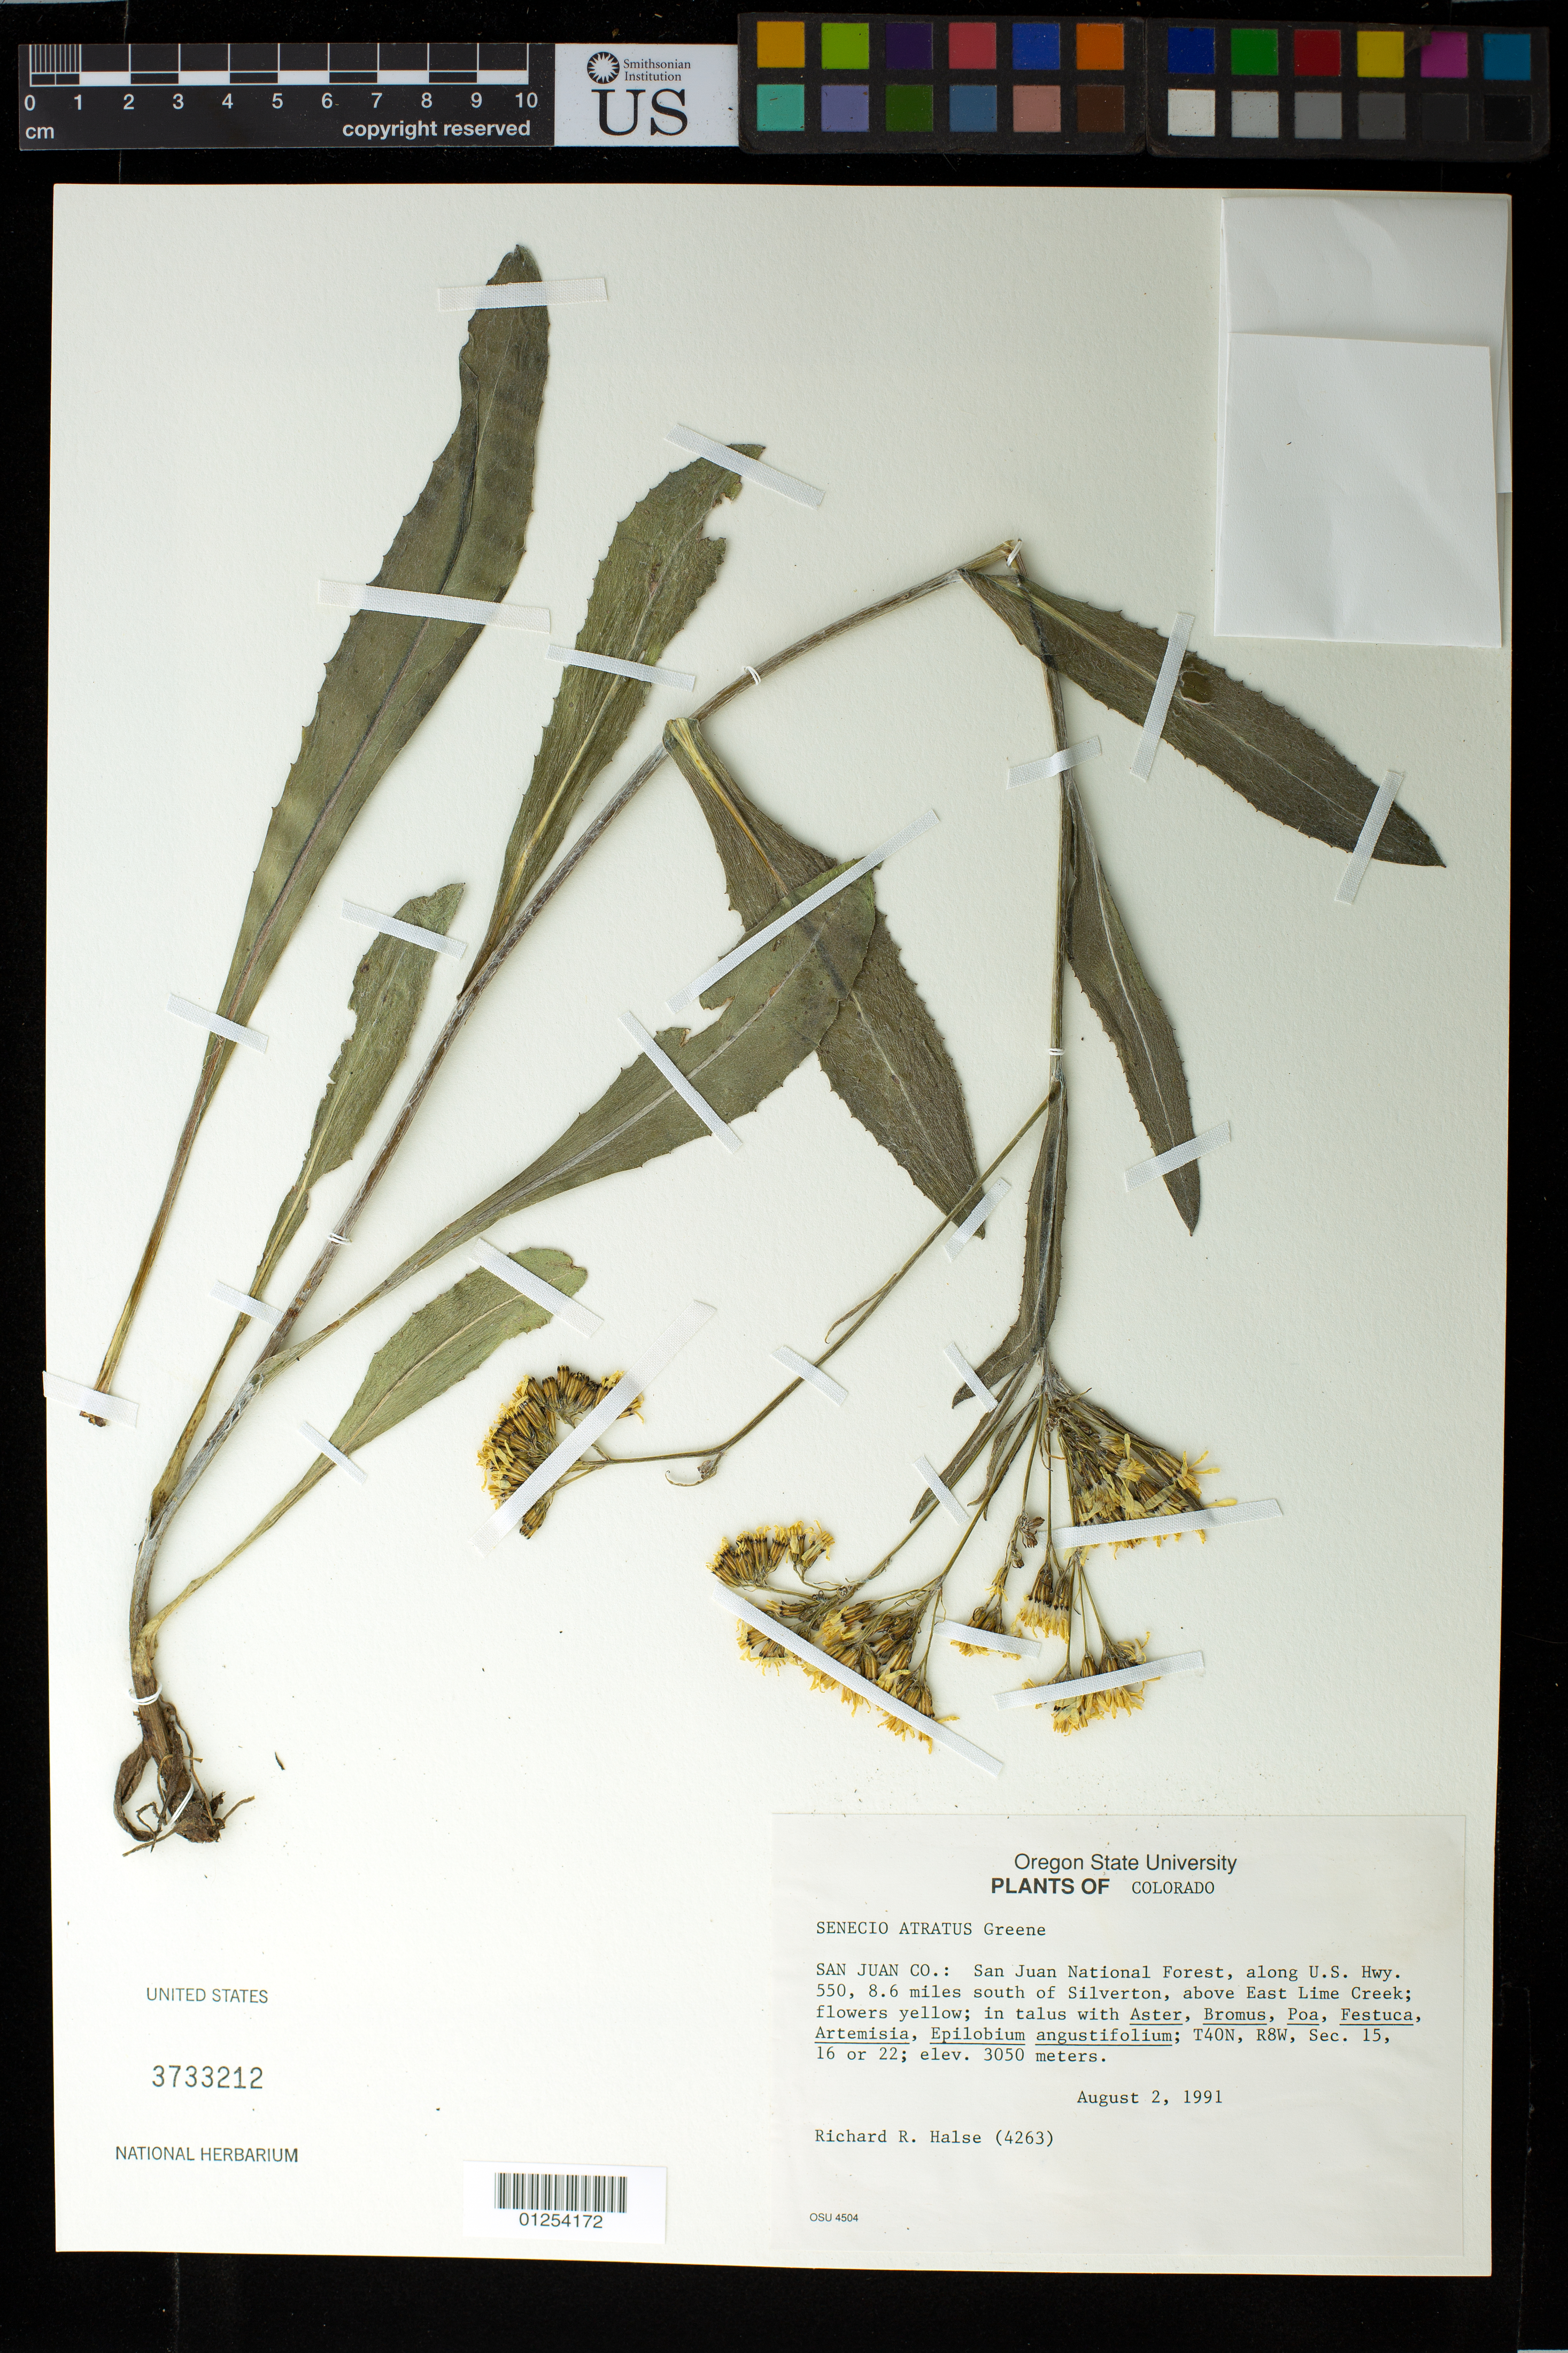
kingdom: Plantae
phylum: Tracheophyta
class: Magnoliopsida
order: Asterales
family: Asteraceae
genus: Senecio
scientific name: Senecio atratus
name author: Greene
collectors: R. Halse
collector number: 4263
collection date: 1991-08-02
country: United States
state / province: New Mexico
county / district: San Juan County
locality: San Juan National Forest, along U.S. Hwy. 550, 8.6 miles south of Silverton, above East Lime Creek.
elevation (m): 3050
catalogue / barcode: US 3733212